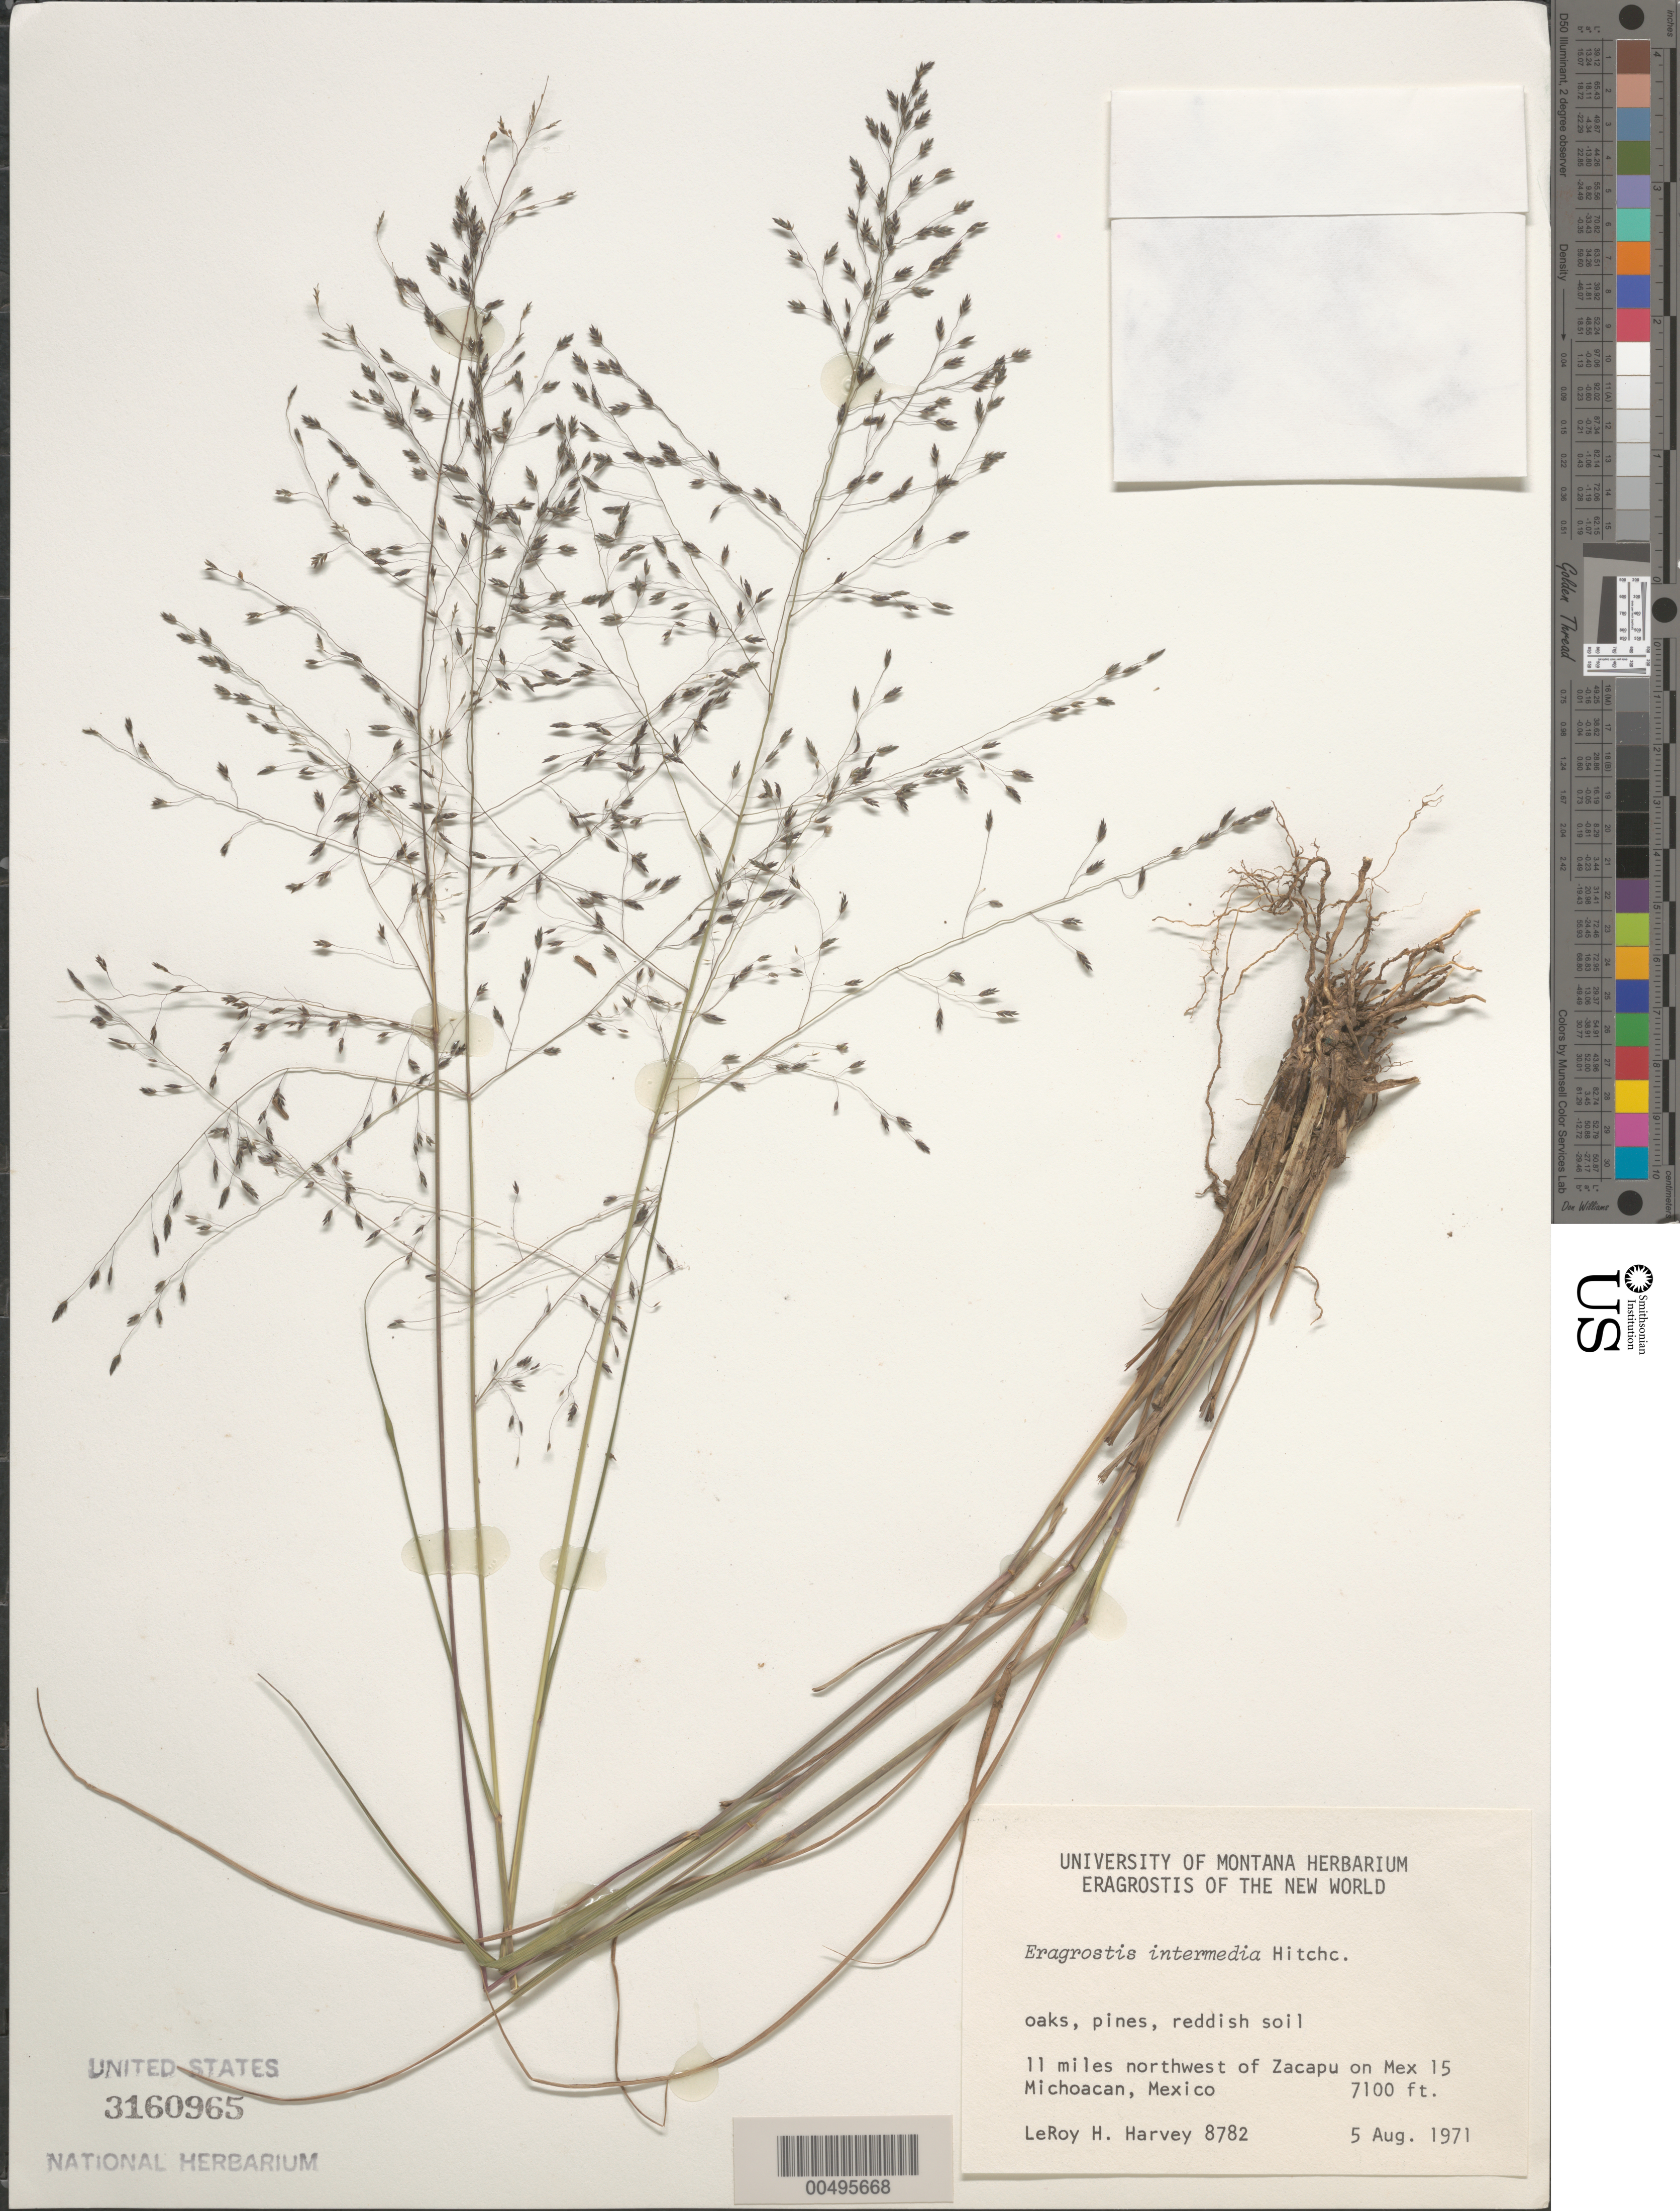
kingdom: Plantae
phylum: Tracheophyta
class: Liliopsida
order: Poales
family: Poaceae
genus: Eragrostis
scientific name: Eragrostis intermedia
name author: Hitchc.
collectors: L. H. Harvey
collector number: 8782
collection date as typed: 5 Aug 1971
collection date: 1971-08-05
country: Mexico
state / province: Michoacán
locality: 11 mi NW of Zacapu on Mex 15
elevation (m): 2164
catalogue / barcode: US 3160965